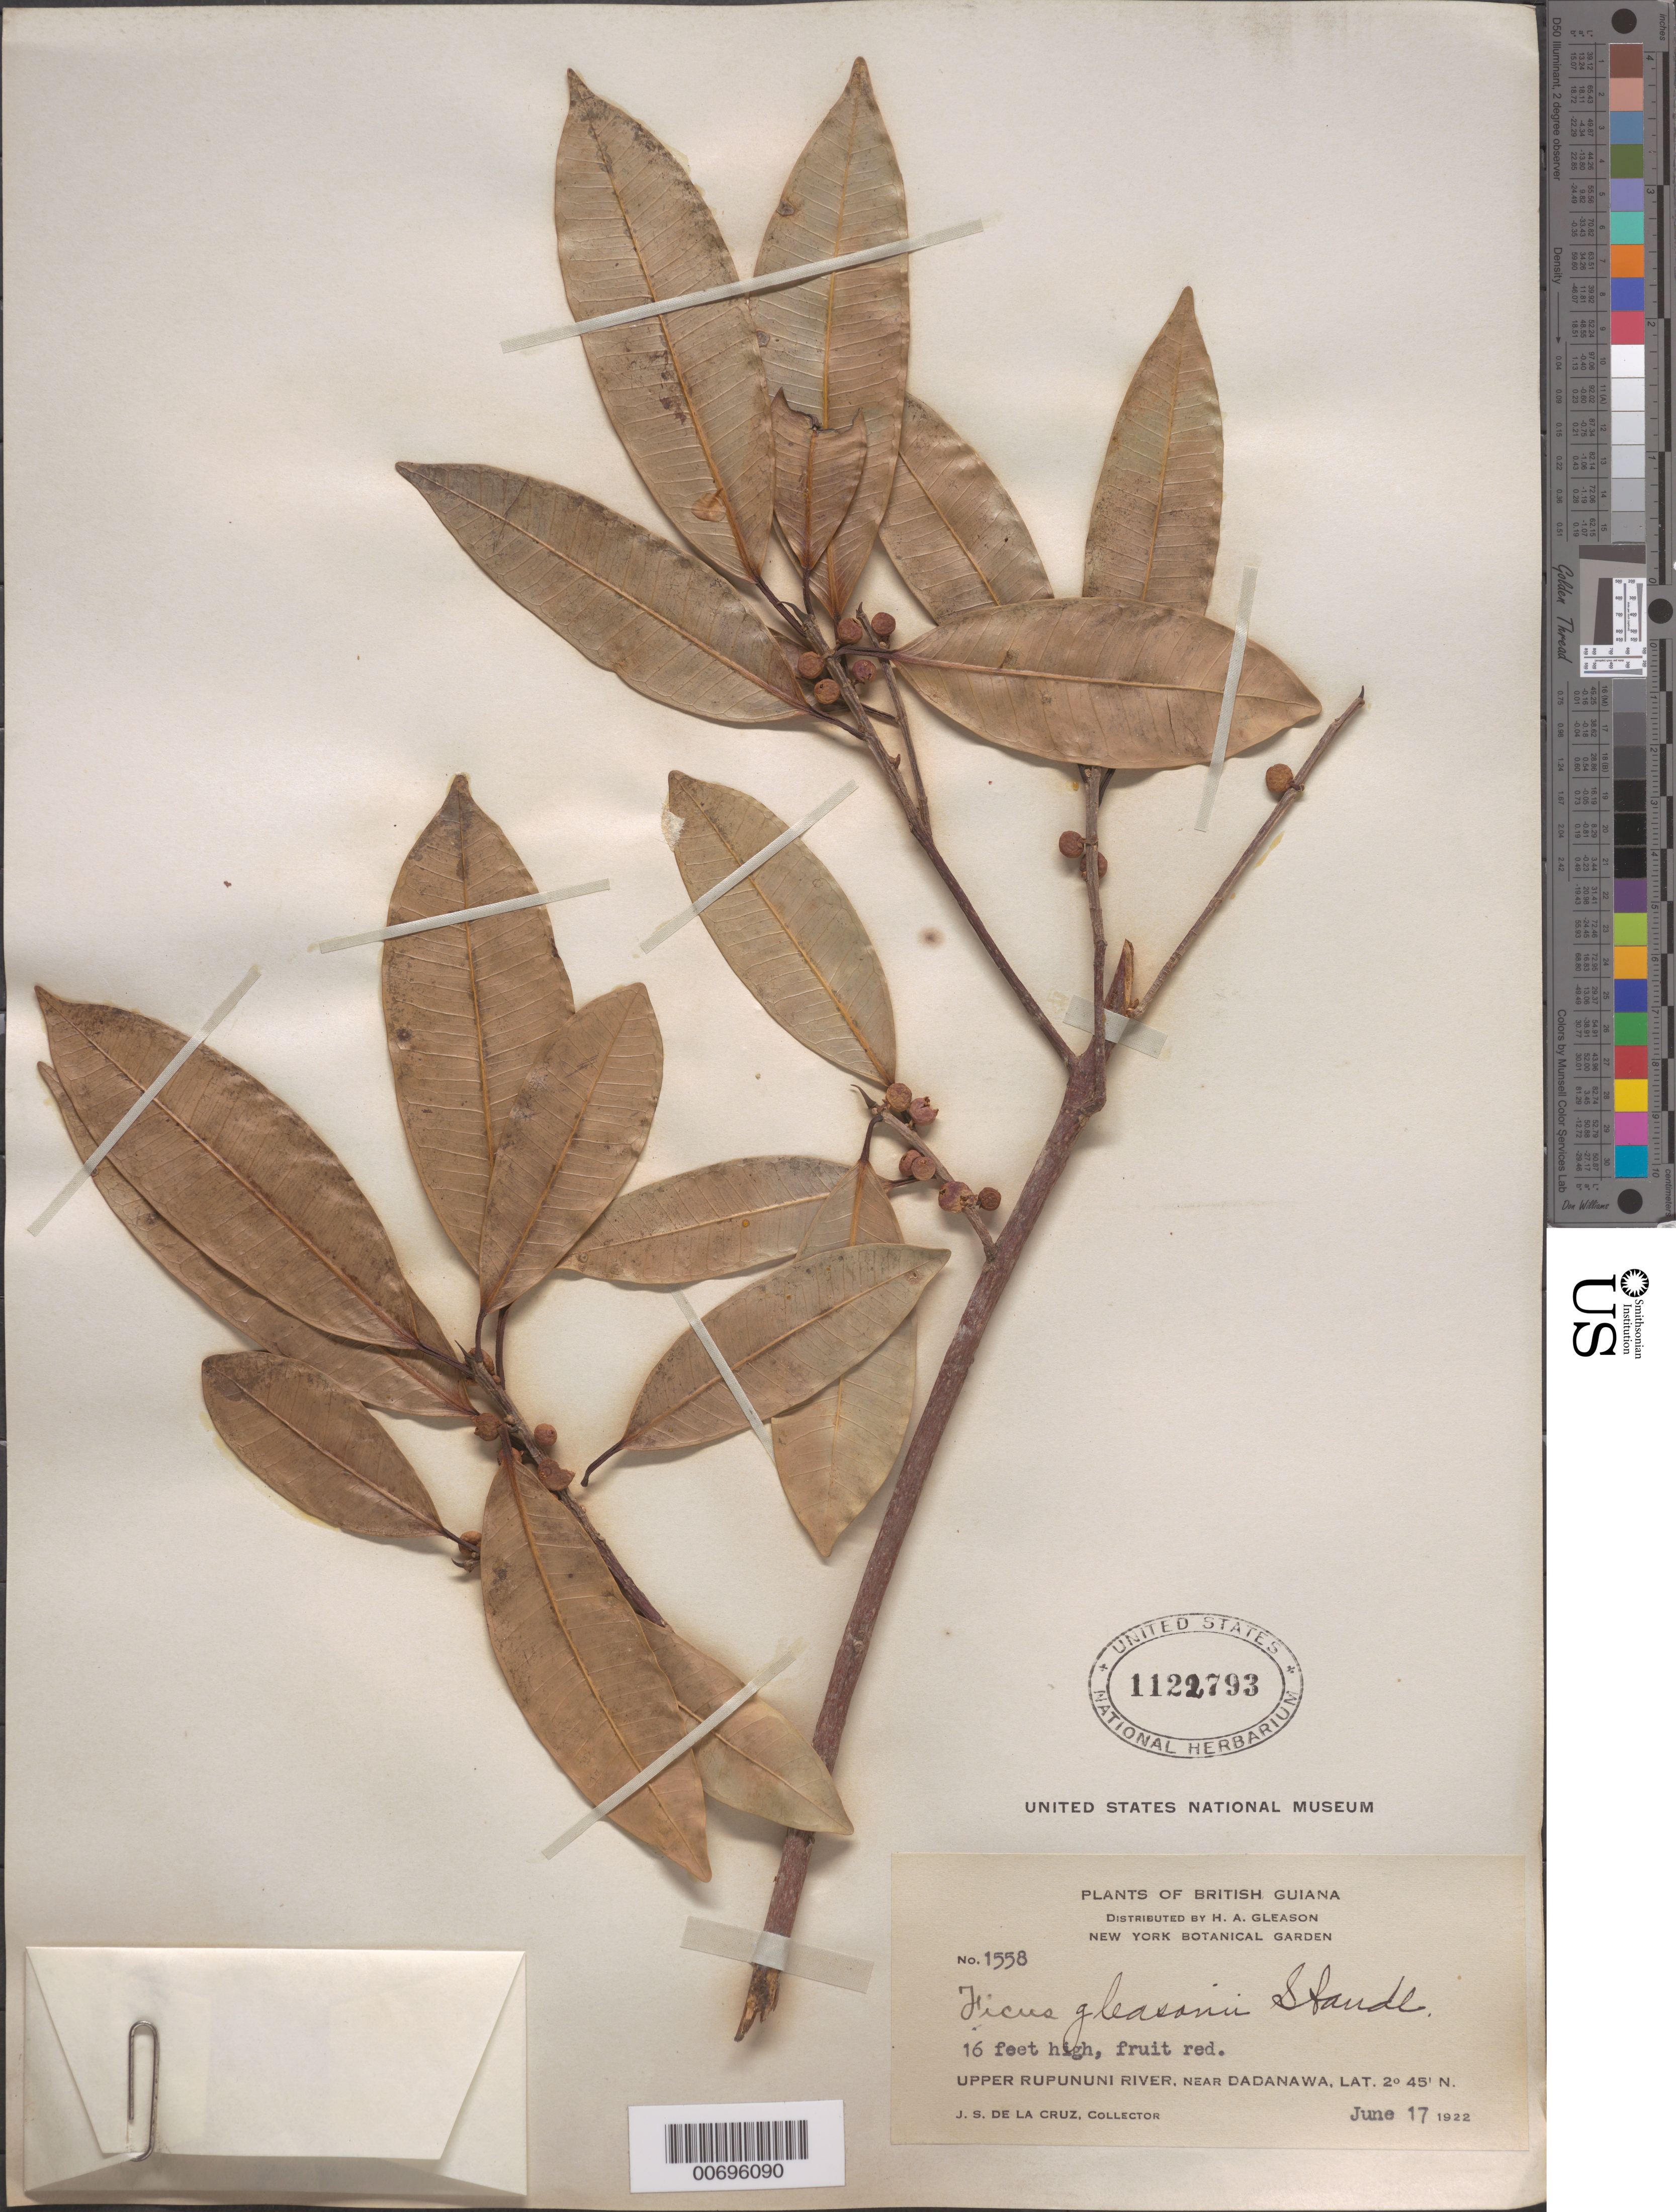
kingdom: Plantae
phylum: Tracheophyta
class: Magnoliopsida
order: Rosales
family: Moraceae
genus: Ficus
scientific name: Ficus gleasonii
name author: Standl.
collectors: J. S. de la Cruz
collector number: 1558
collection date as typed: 17-Jun-22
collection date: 1922-06-17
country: Guyana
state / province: U. Takutu-U. Essequibo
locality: Dadanawa, vic., upper Rupununi R.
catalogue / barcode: US 1122793